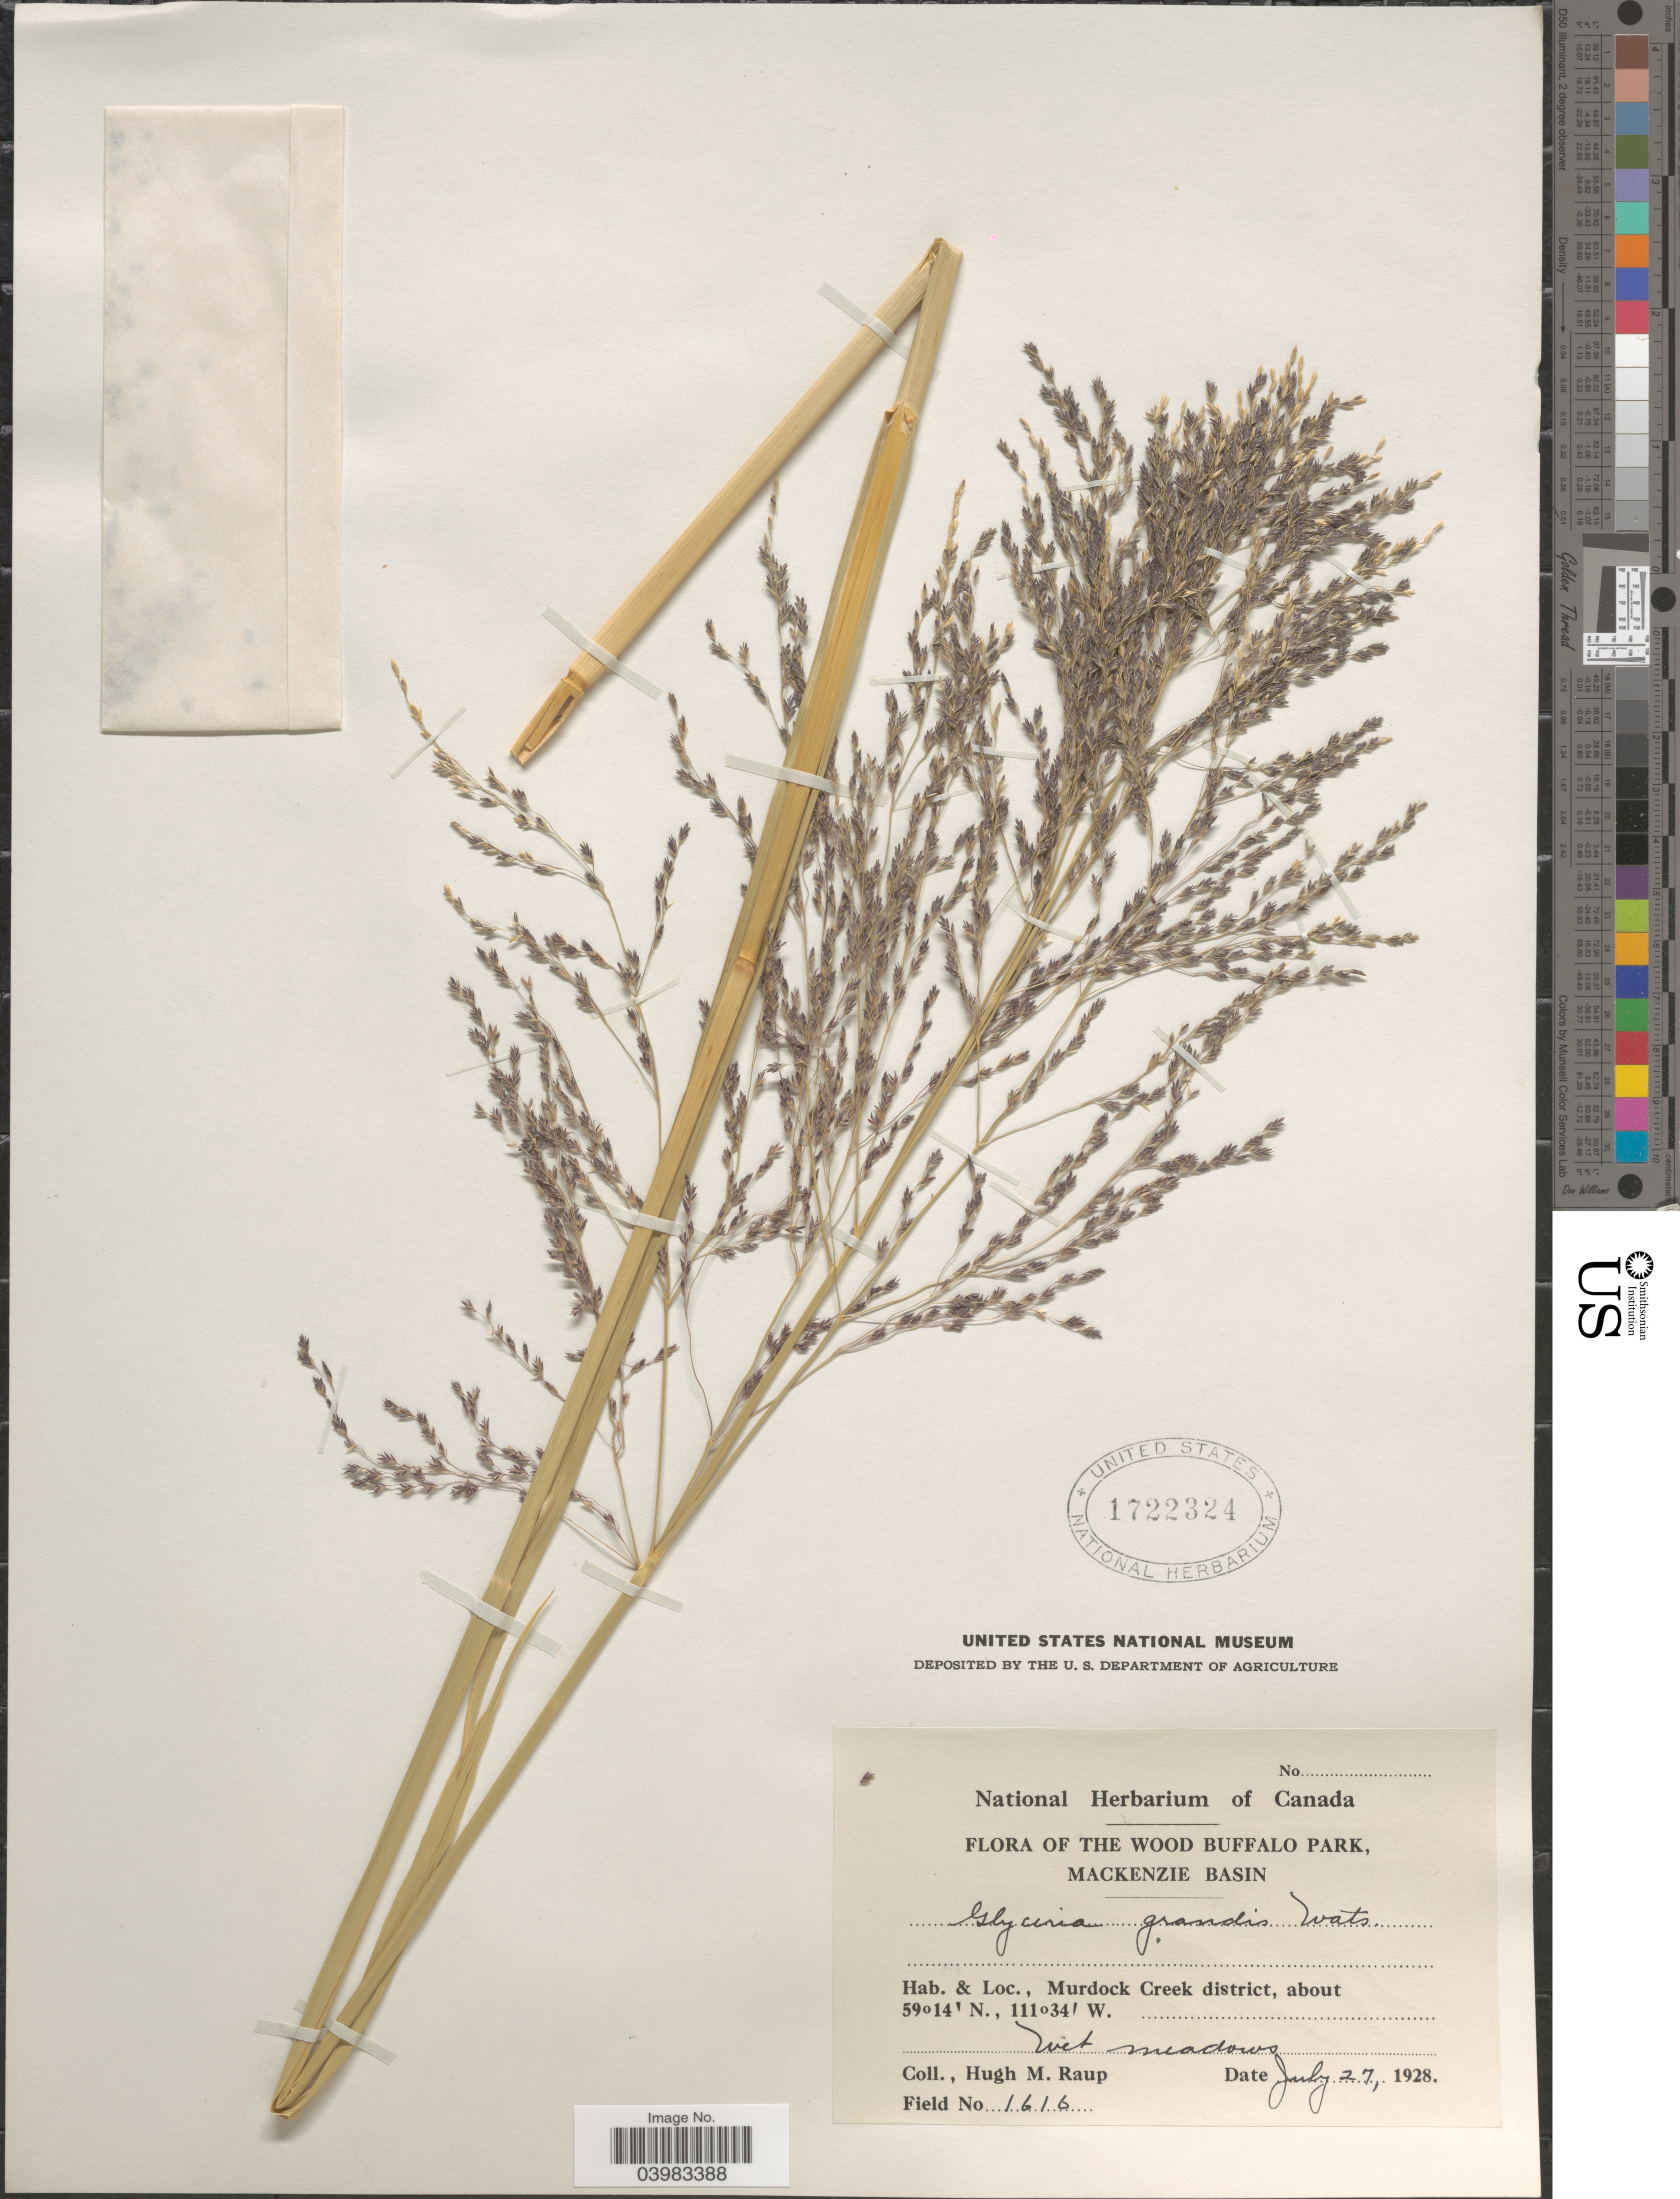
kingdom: Plantae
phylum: Tracheophyta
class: Liliopsida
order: Poales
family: Poaceae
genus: Glyceria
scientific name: Glyceria grandis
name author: S. Watson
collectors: H. Raup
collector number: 1616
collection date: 1928-07-27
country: Canada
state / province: Alberta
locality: The Wood Buffalo Park, Mackenzie Basin. Murdock Creek district.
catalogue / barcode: US 1722324